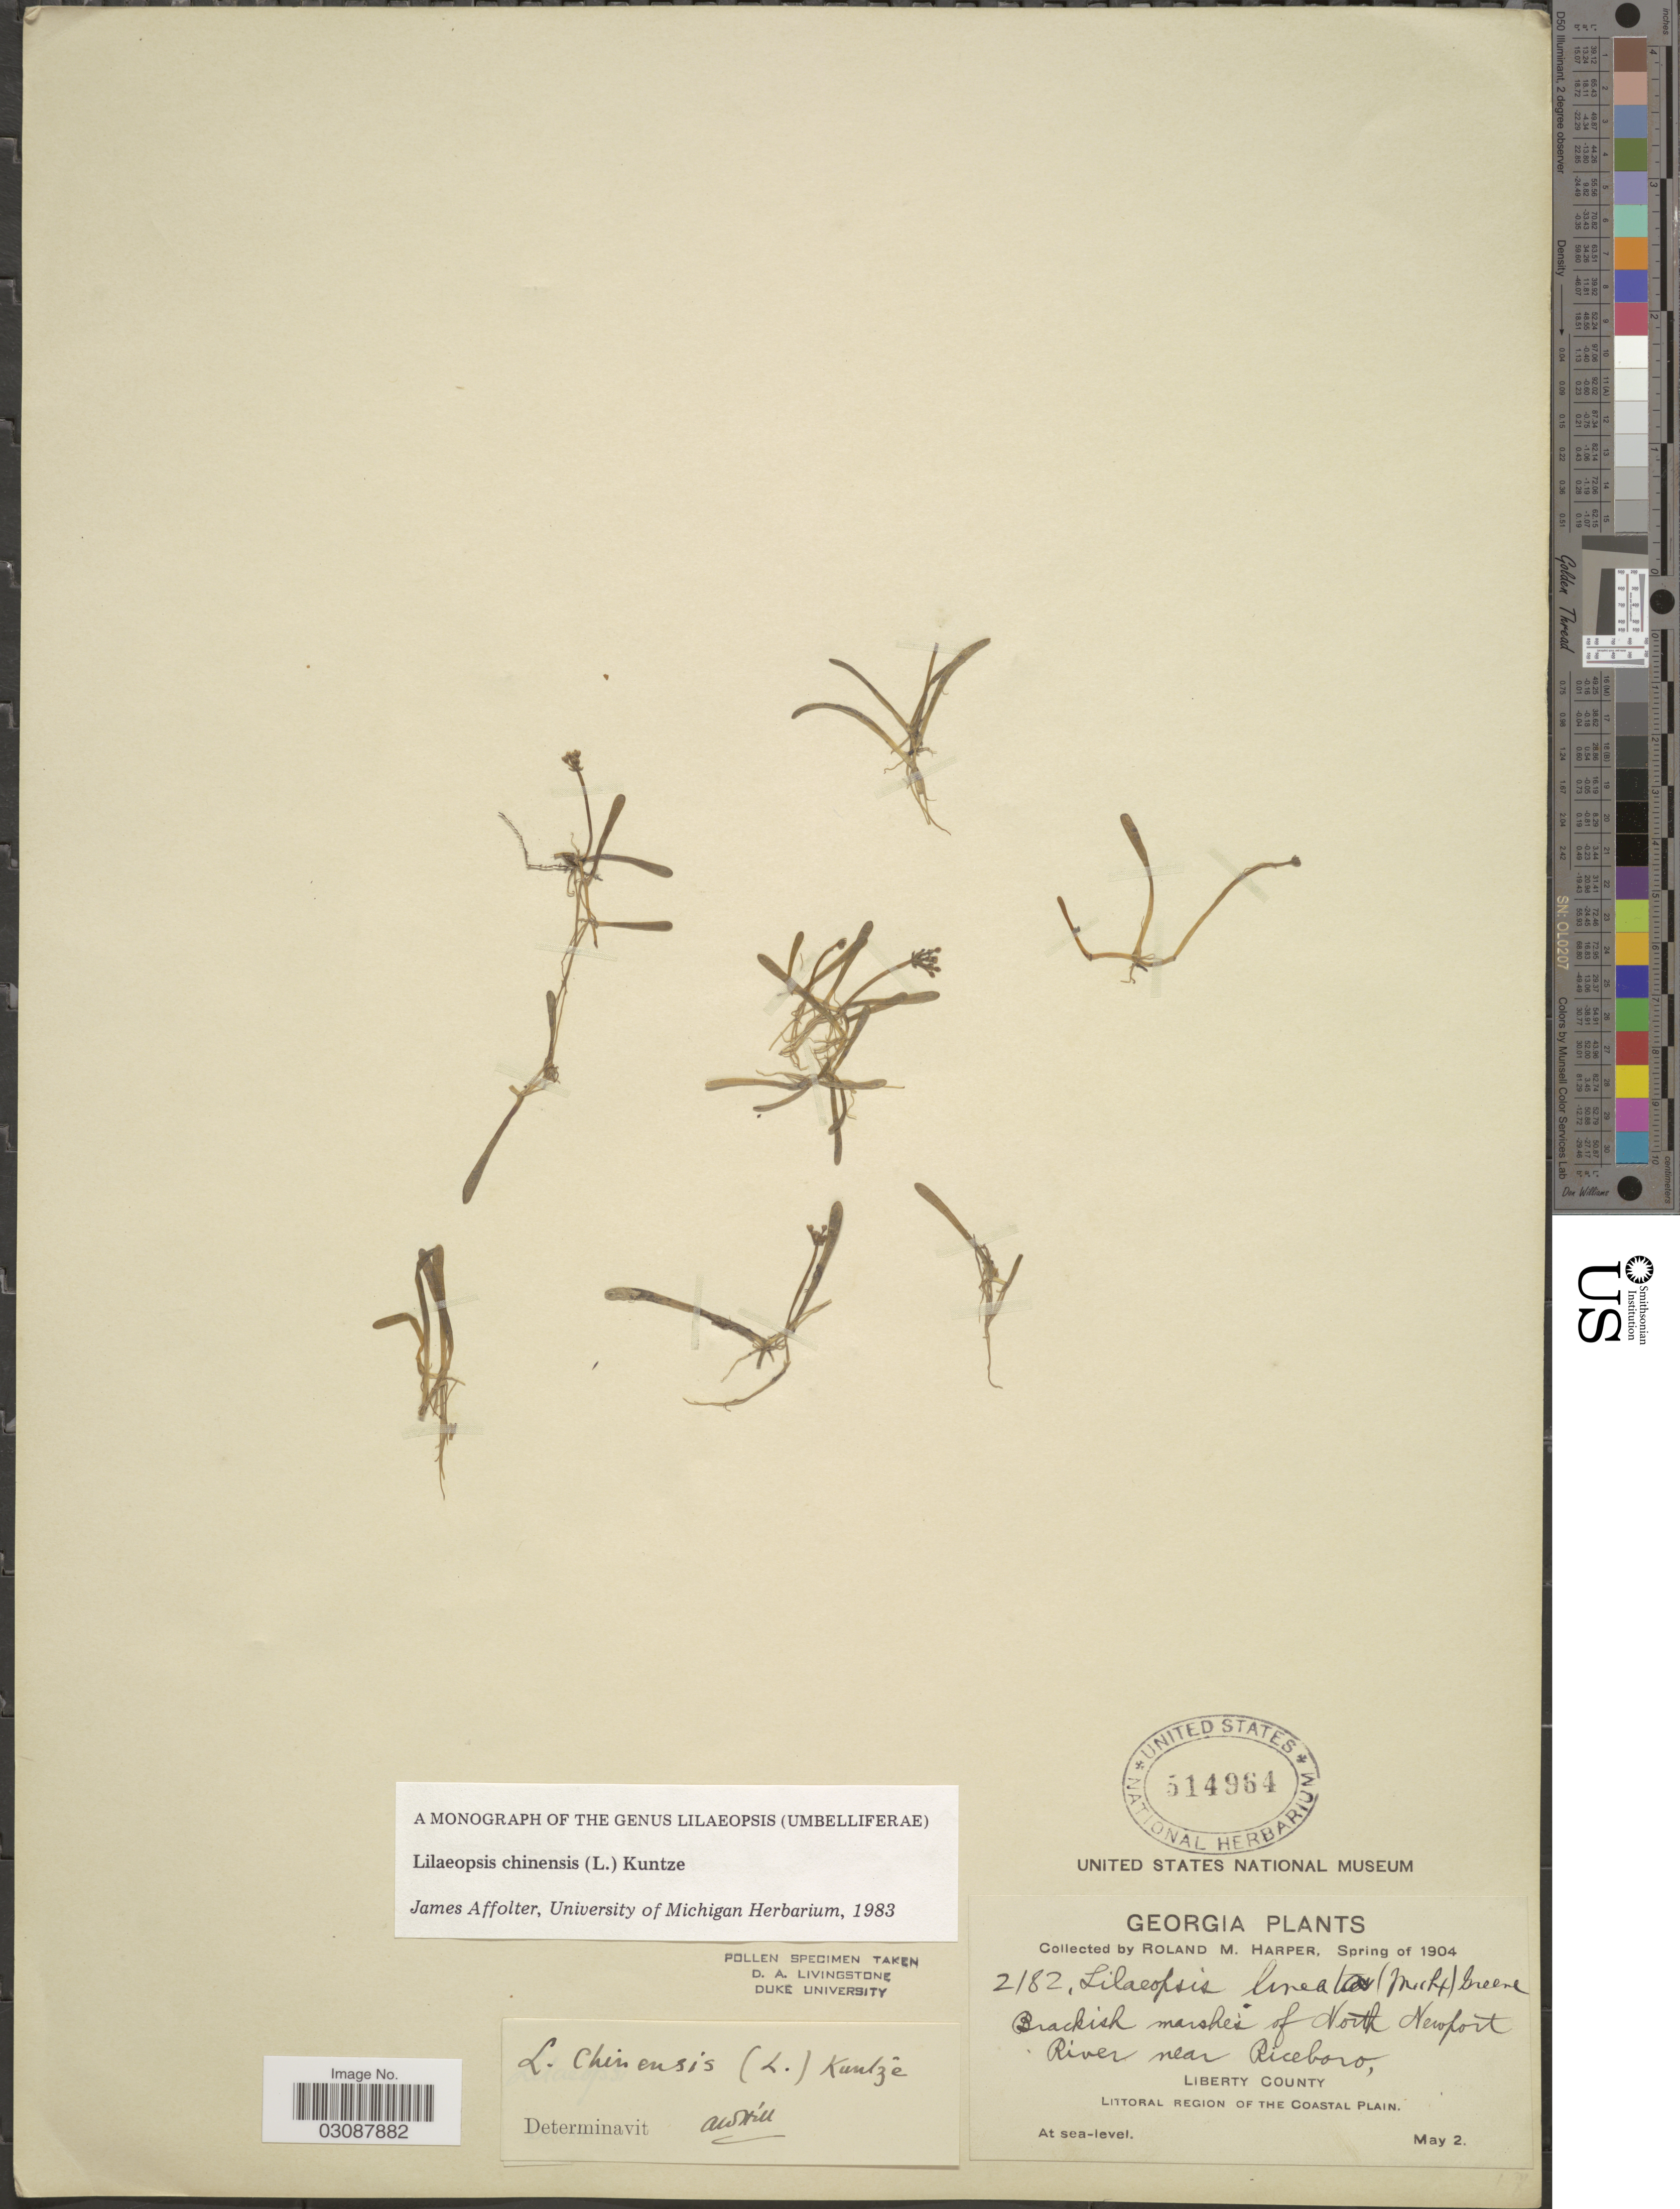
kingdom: Plantae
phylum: Tracheophyta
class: Magnoliopsida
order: Apiales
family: Apiaceae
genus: Lilaeopsis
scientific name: Lilaeopsis chinensis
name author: (L.) Kuntze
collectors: R. M. Harper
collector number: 2182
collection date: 1904-05-02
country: United States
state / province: Georgia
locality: Brackish marshes of North Newport River near Riceboro, Liberty County. Littoral Region of Coastal Plain.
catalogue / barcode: US 514964